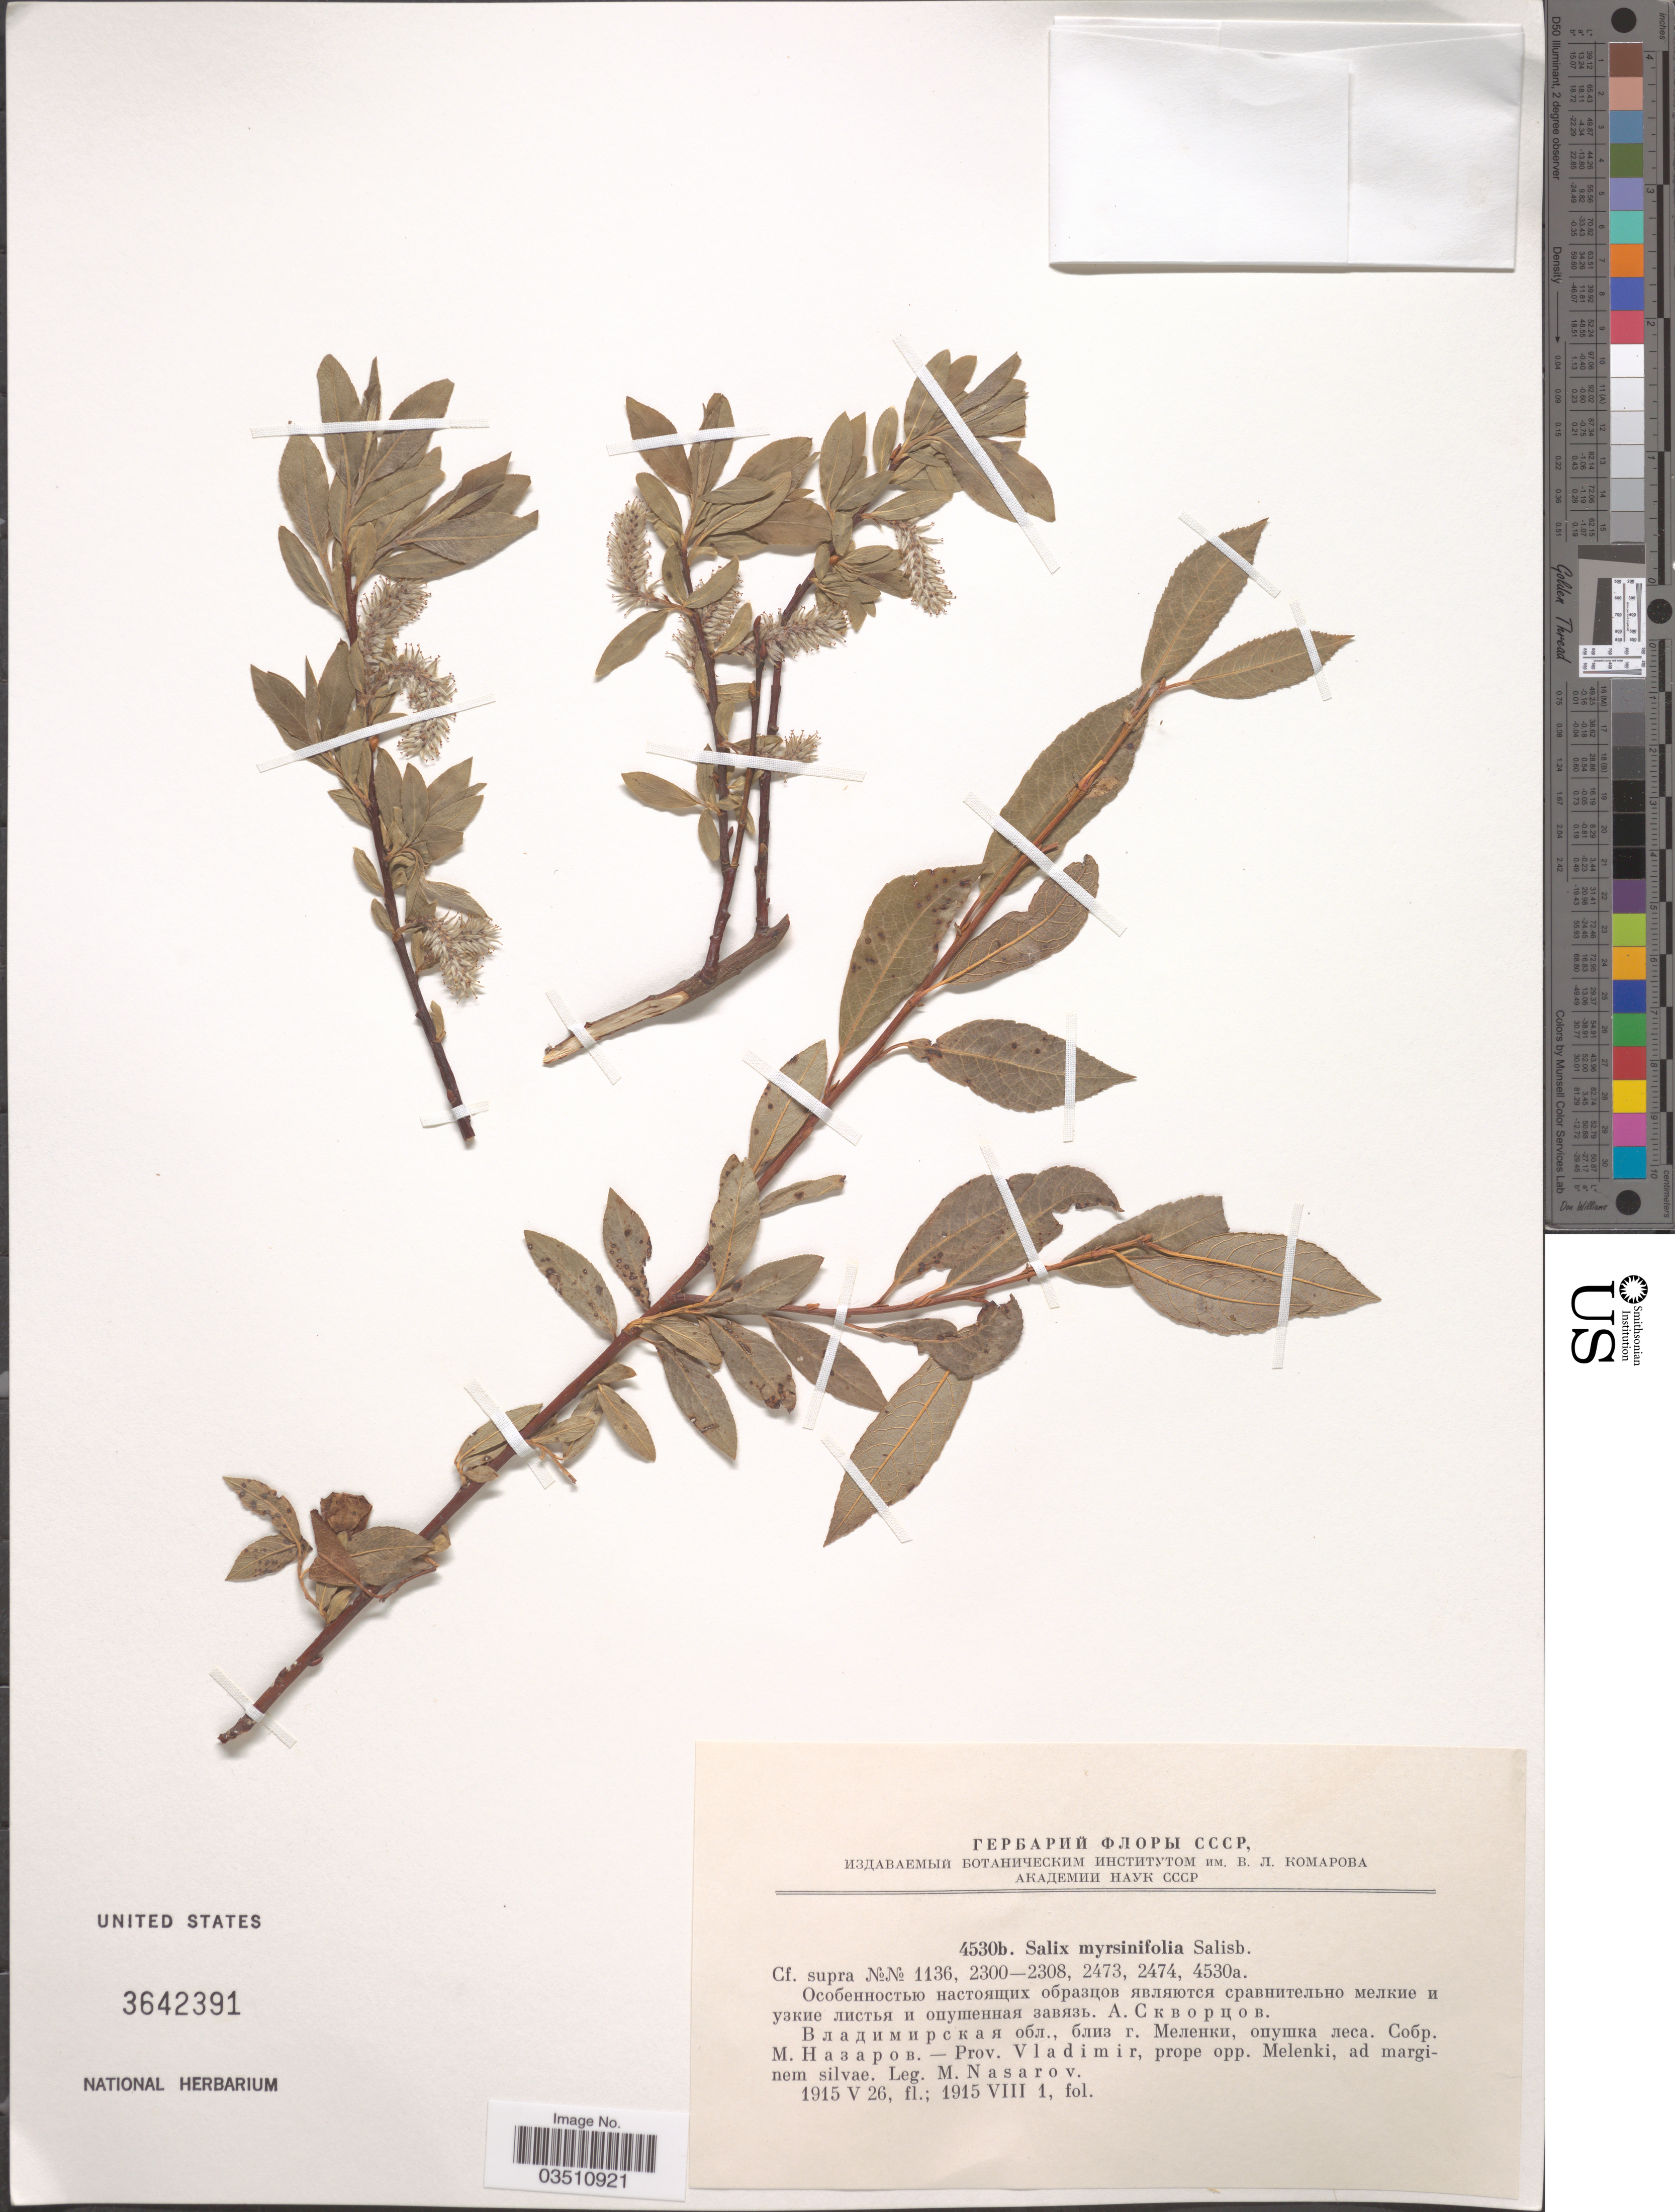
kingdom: Plantae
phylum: Tracheophyta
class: Magnoliopsida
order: Malpighiales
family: Salicaceae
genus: Salix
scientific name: Salix nigricans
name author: Sm.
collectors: M. Nasarov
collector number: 4530b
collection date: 1915-05-26/1915-08-01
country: Russian Federation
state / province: Vladimir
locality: Prope opp. Melenki, ad marginem silvae.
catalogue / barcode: US 3642391